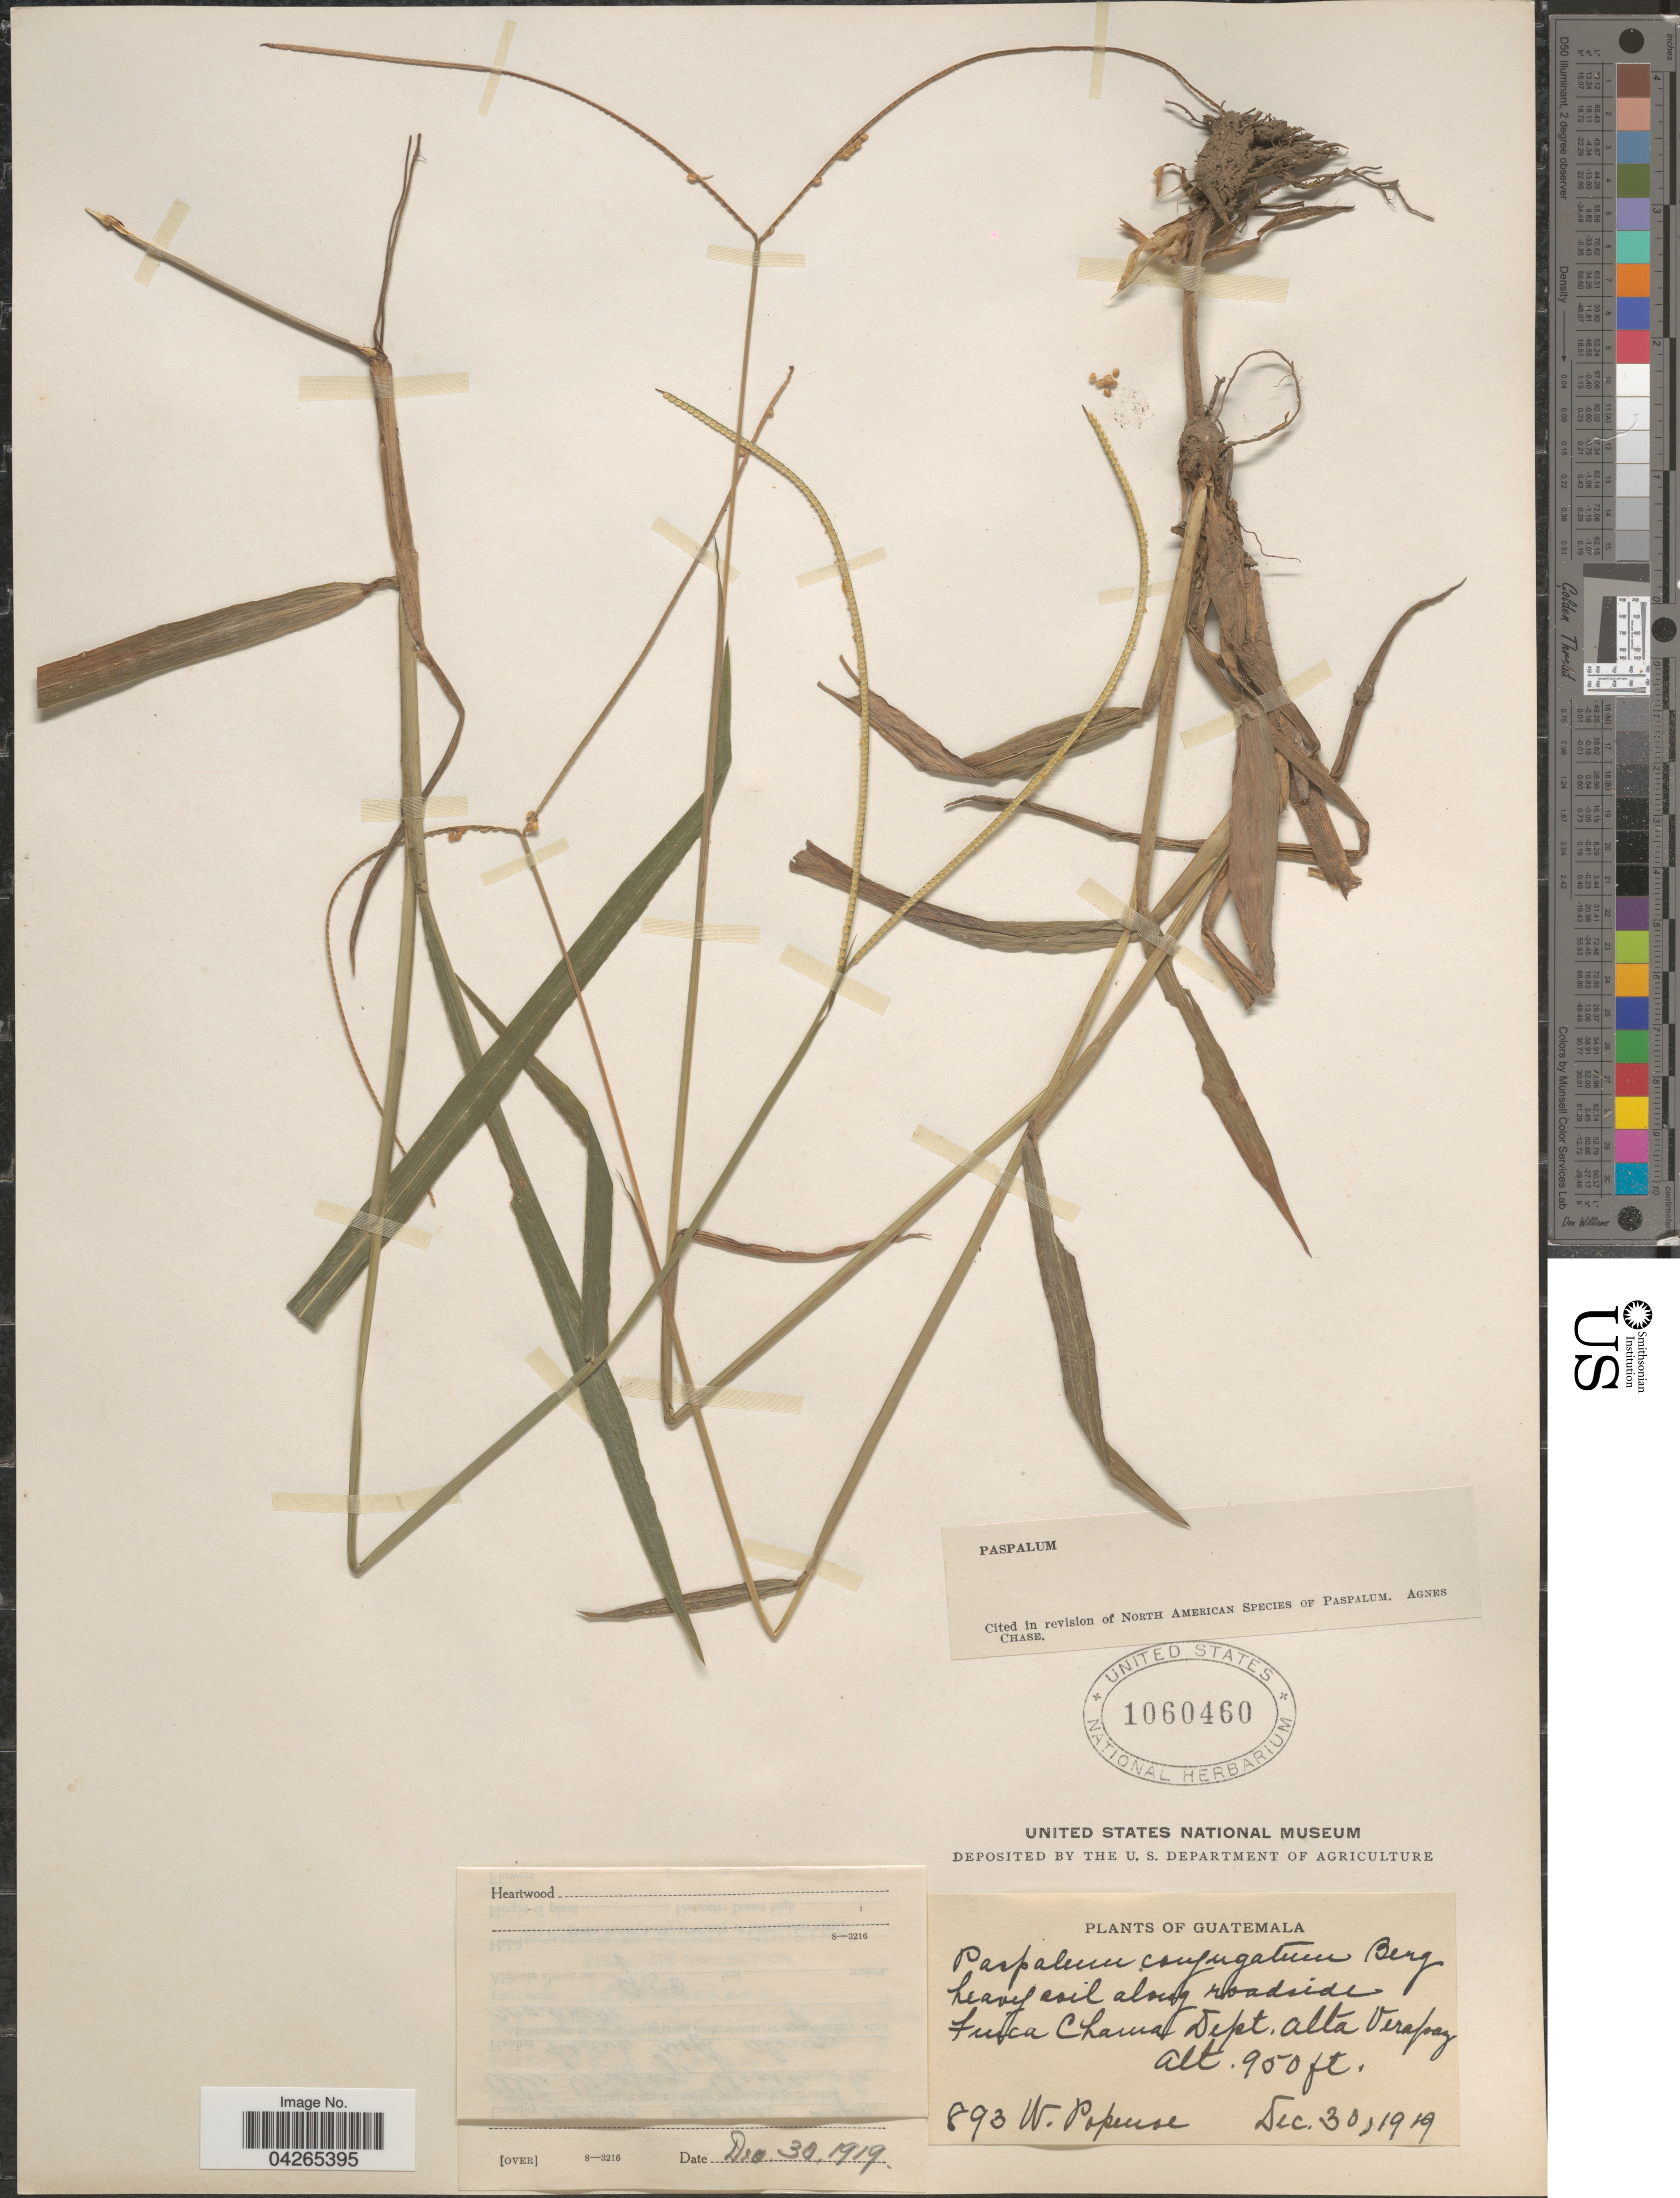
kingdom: Plantae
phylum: Tracheophyta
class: Liliopsida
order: Poales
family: Poaceae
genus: Paspalum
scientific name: Paspalum conjugatum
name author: P.J. Bergius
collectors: W. Popenoe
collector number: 893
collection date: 1919-12-30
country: Guatemala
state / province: Alta Verapaz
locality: Finca Chama. Dept. Alta Verapaz.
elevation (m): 290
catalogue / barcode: US 1060460